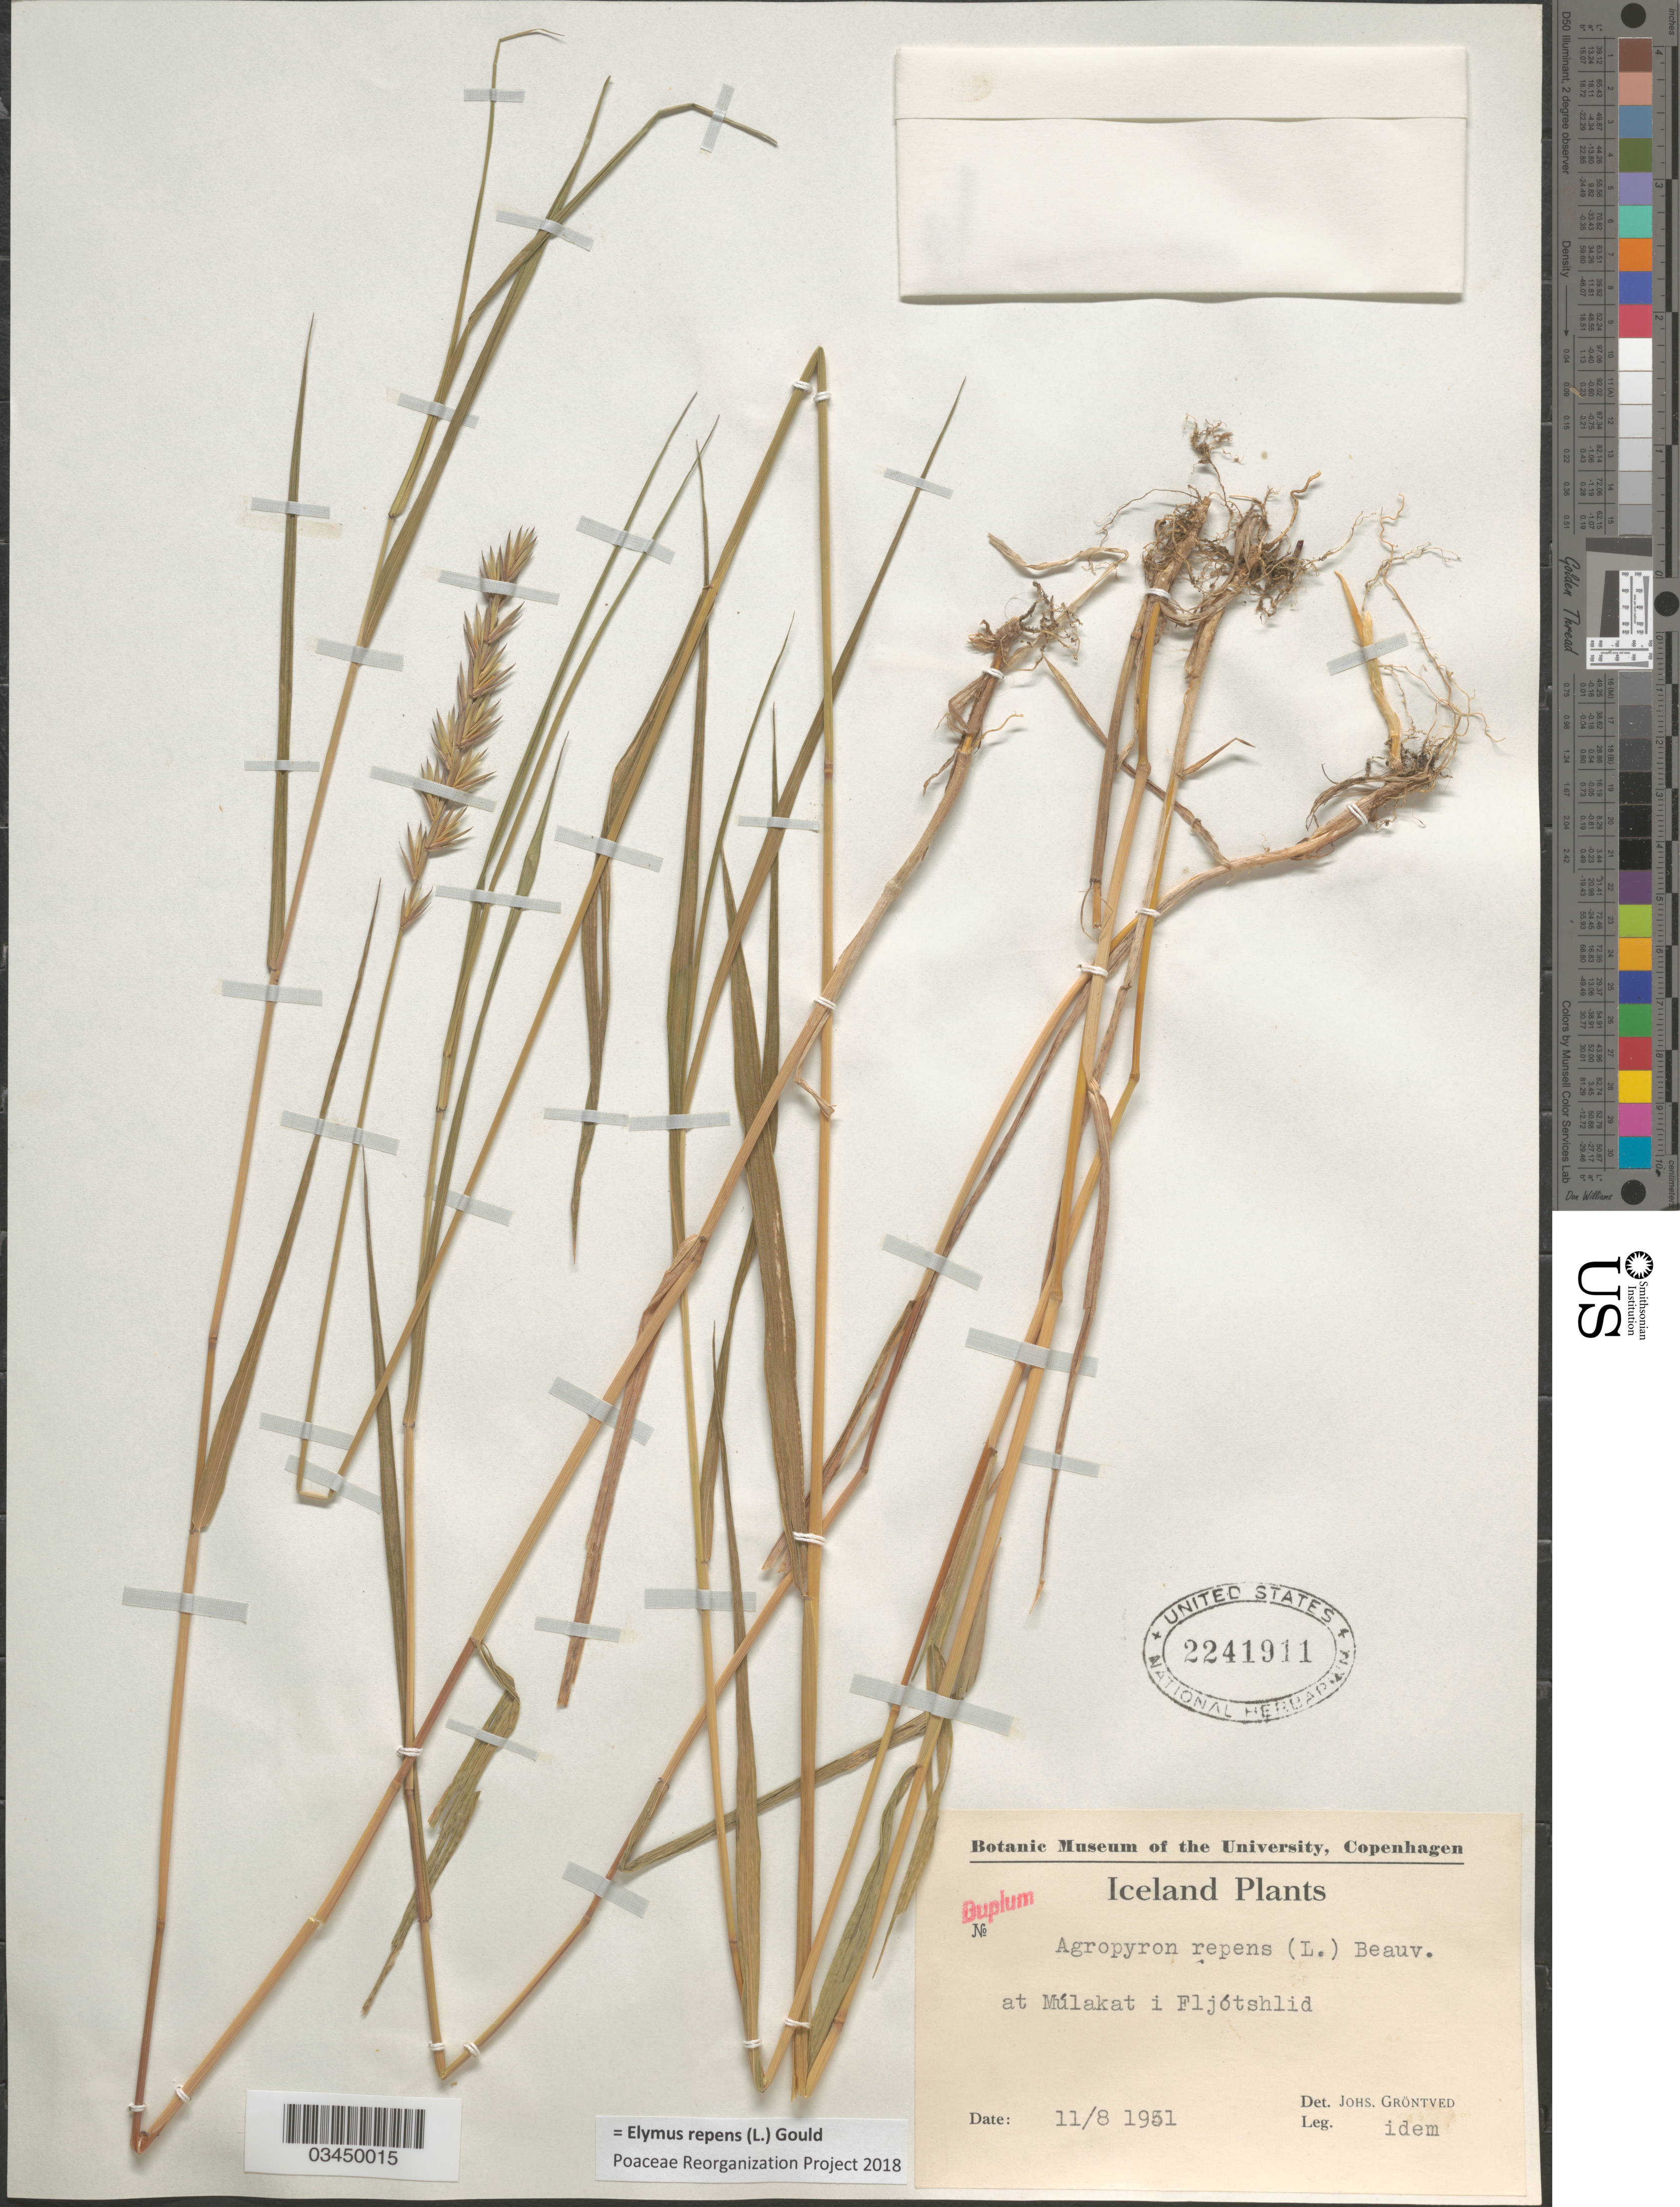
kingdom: Plantae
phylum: Tracheophyta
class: Liliopsida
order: Poales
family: Poaceae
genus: Elymus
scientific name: Elymus repens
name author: (L.) Gould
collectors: J. Grøntved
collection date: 1951-08-11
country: Iceland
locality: At Múlakat i Fljótshlid.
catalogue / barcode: US 2241911